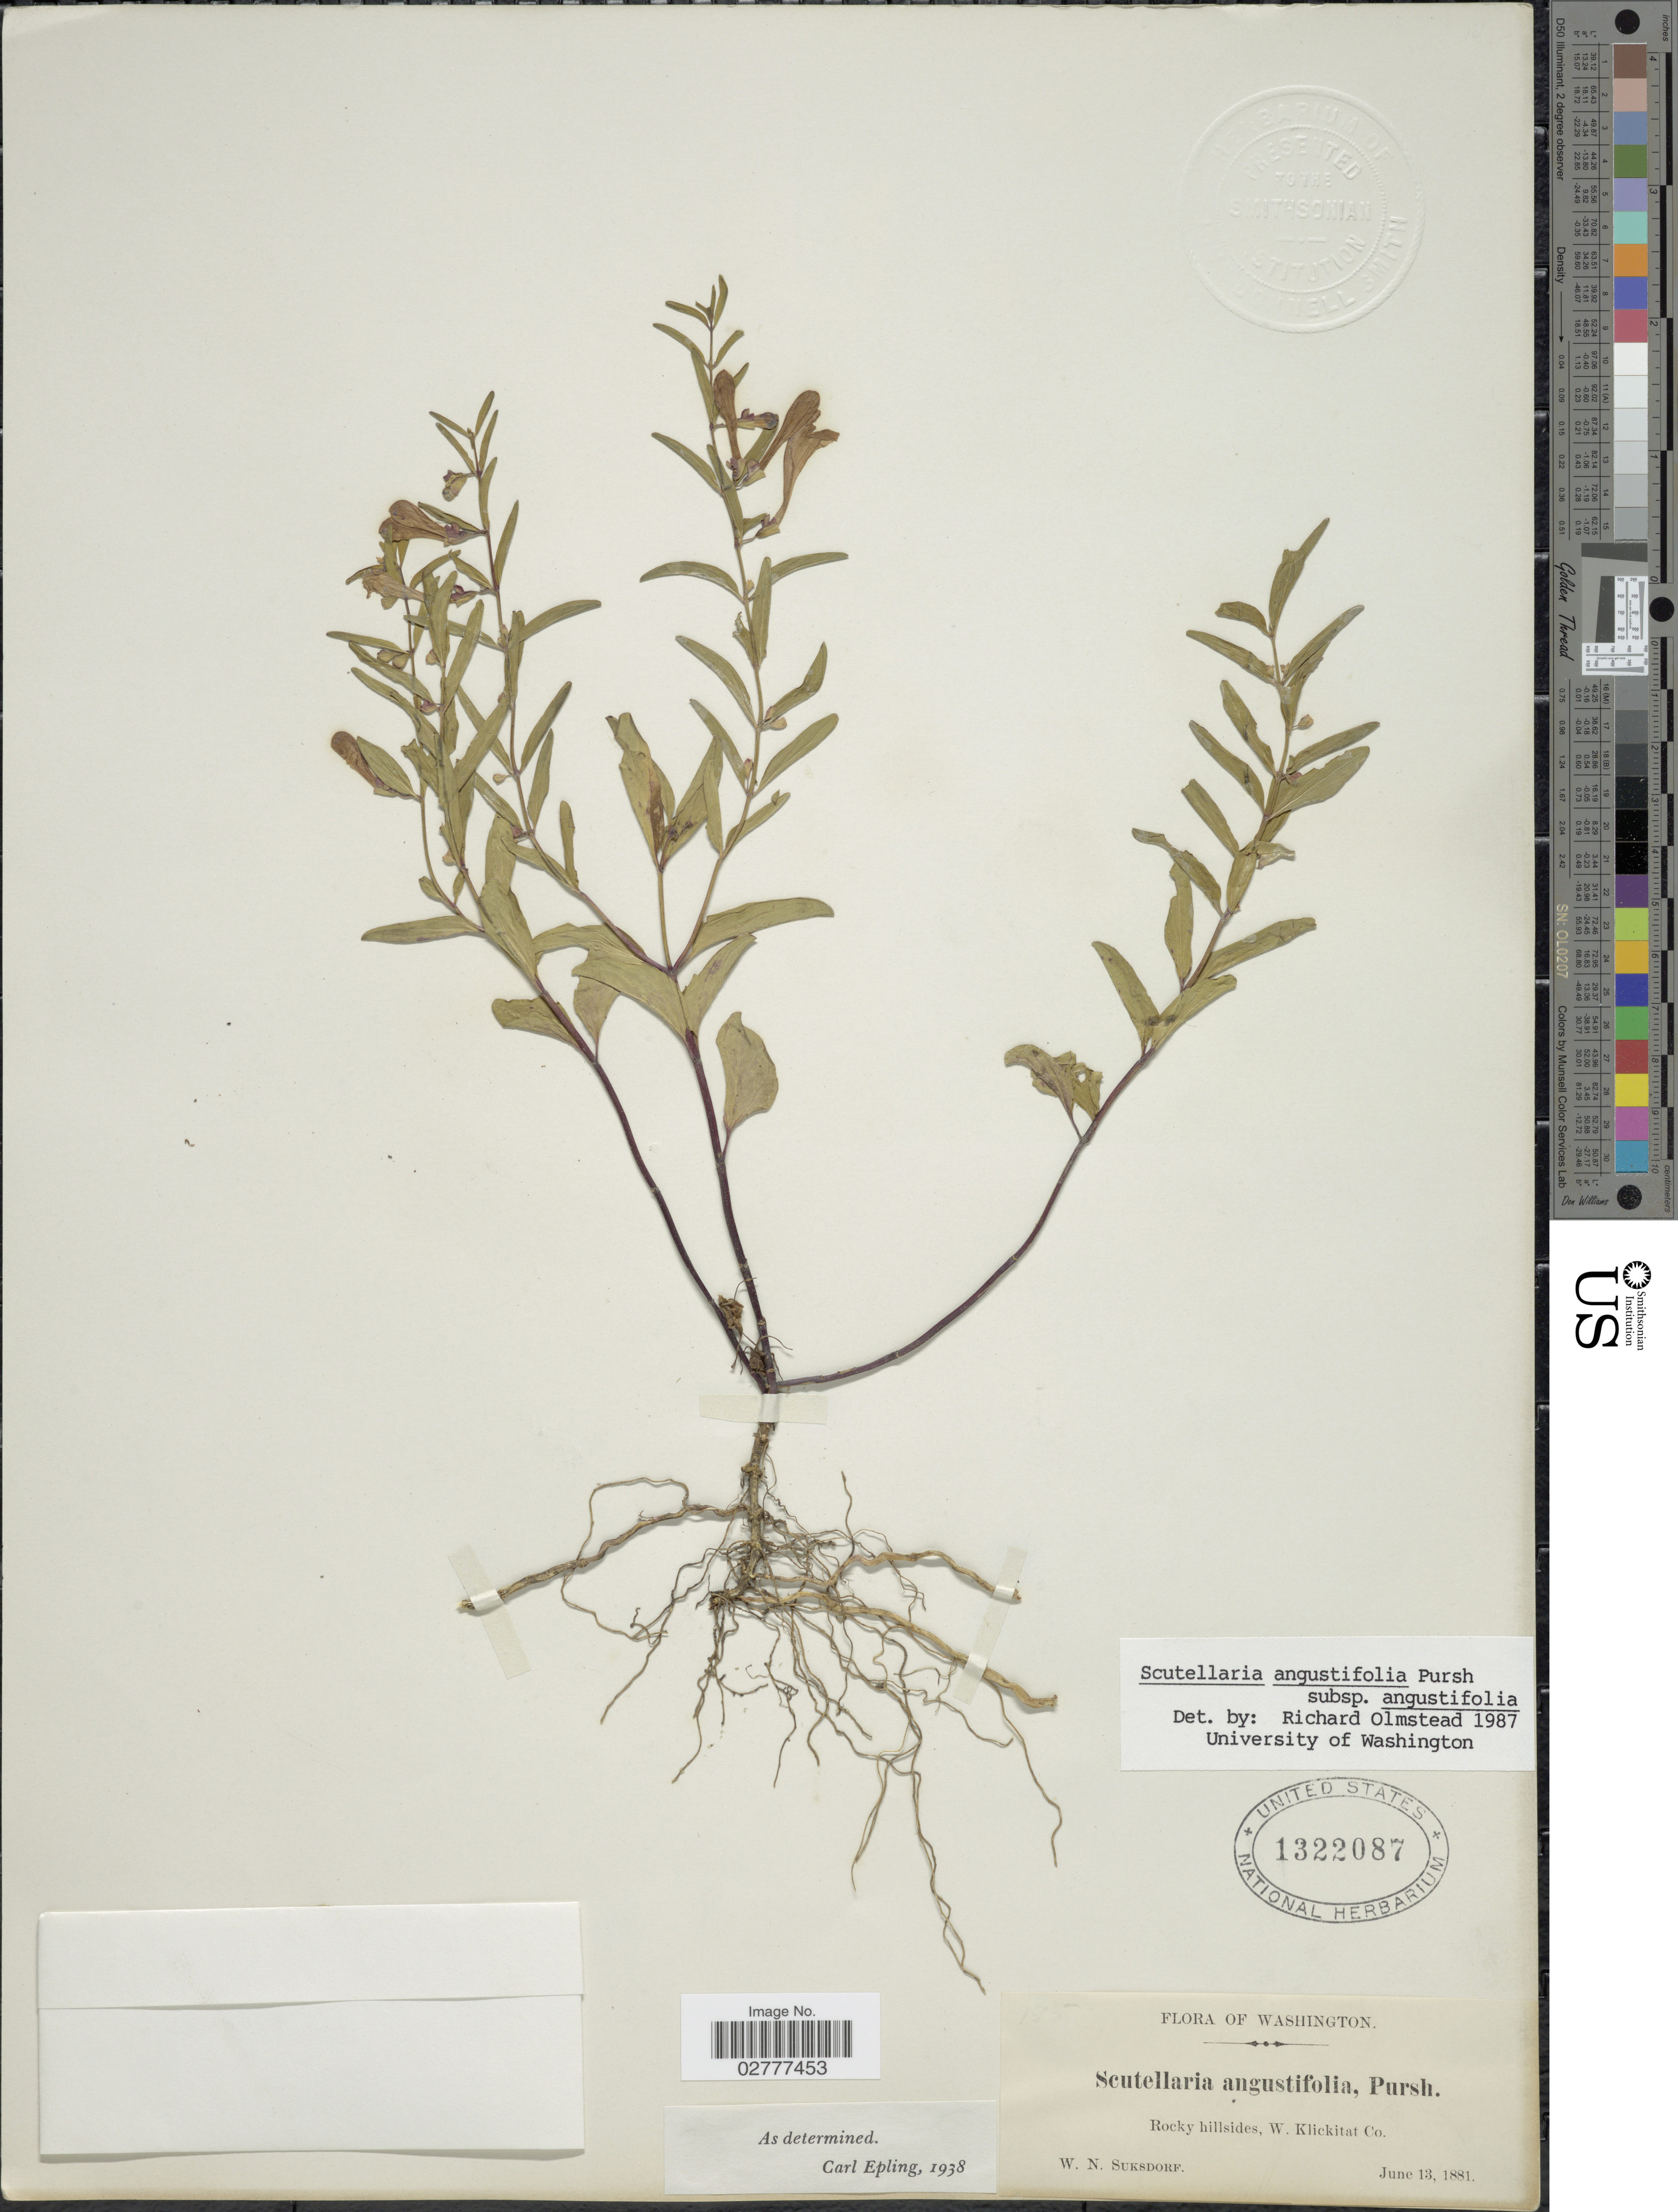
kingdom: Plantae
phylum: Tracheophyta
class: Magnoliopsida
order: Lamiales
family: Lamiaceae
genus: Scutellaria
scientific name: Scutellaria angustifolia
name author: Pursh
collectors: W. N. Suksdorf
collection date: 1881-06-13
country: United States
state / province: Washington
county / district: Klickitat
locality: W. Klickitat Co.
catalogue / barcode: US 1322087